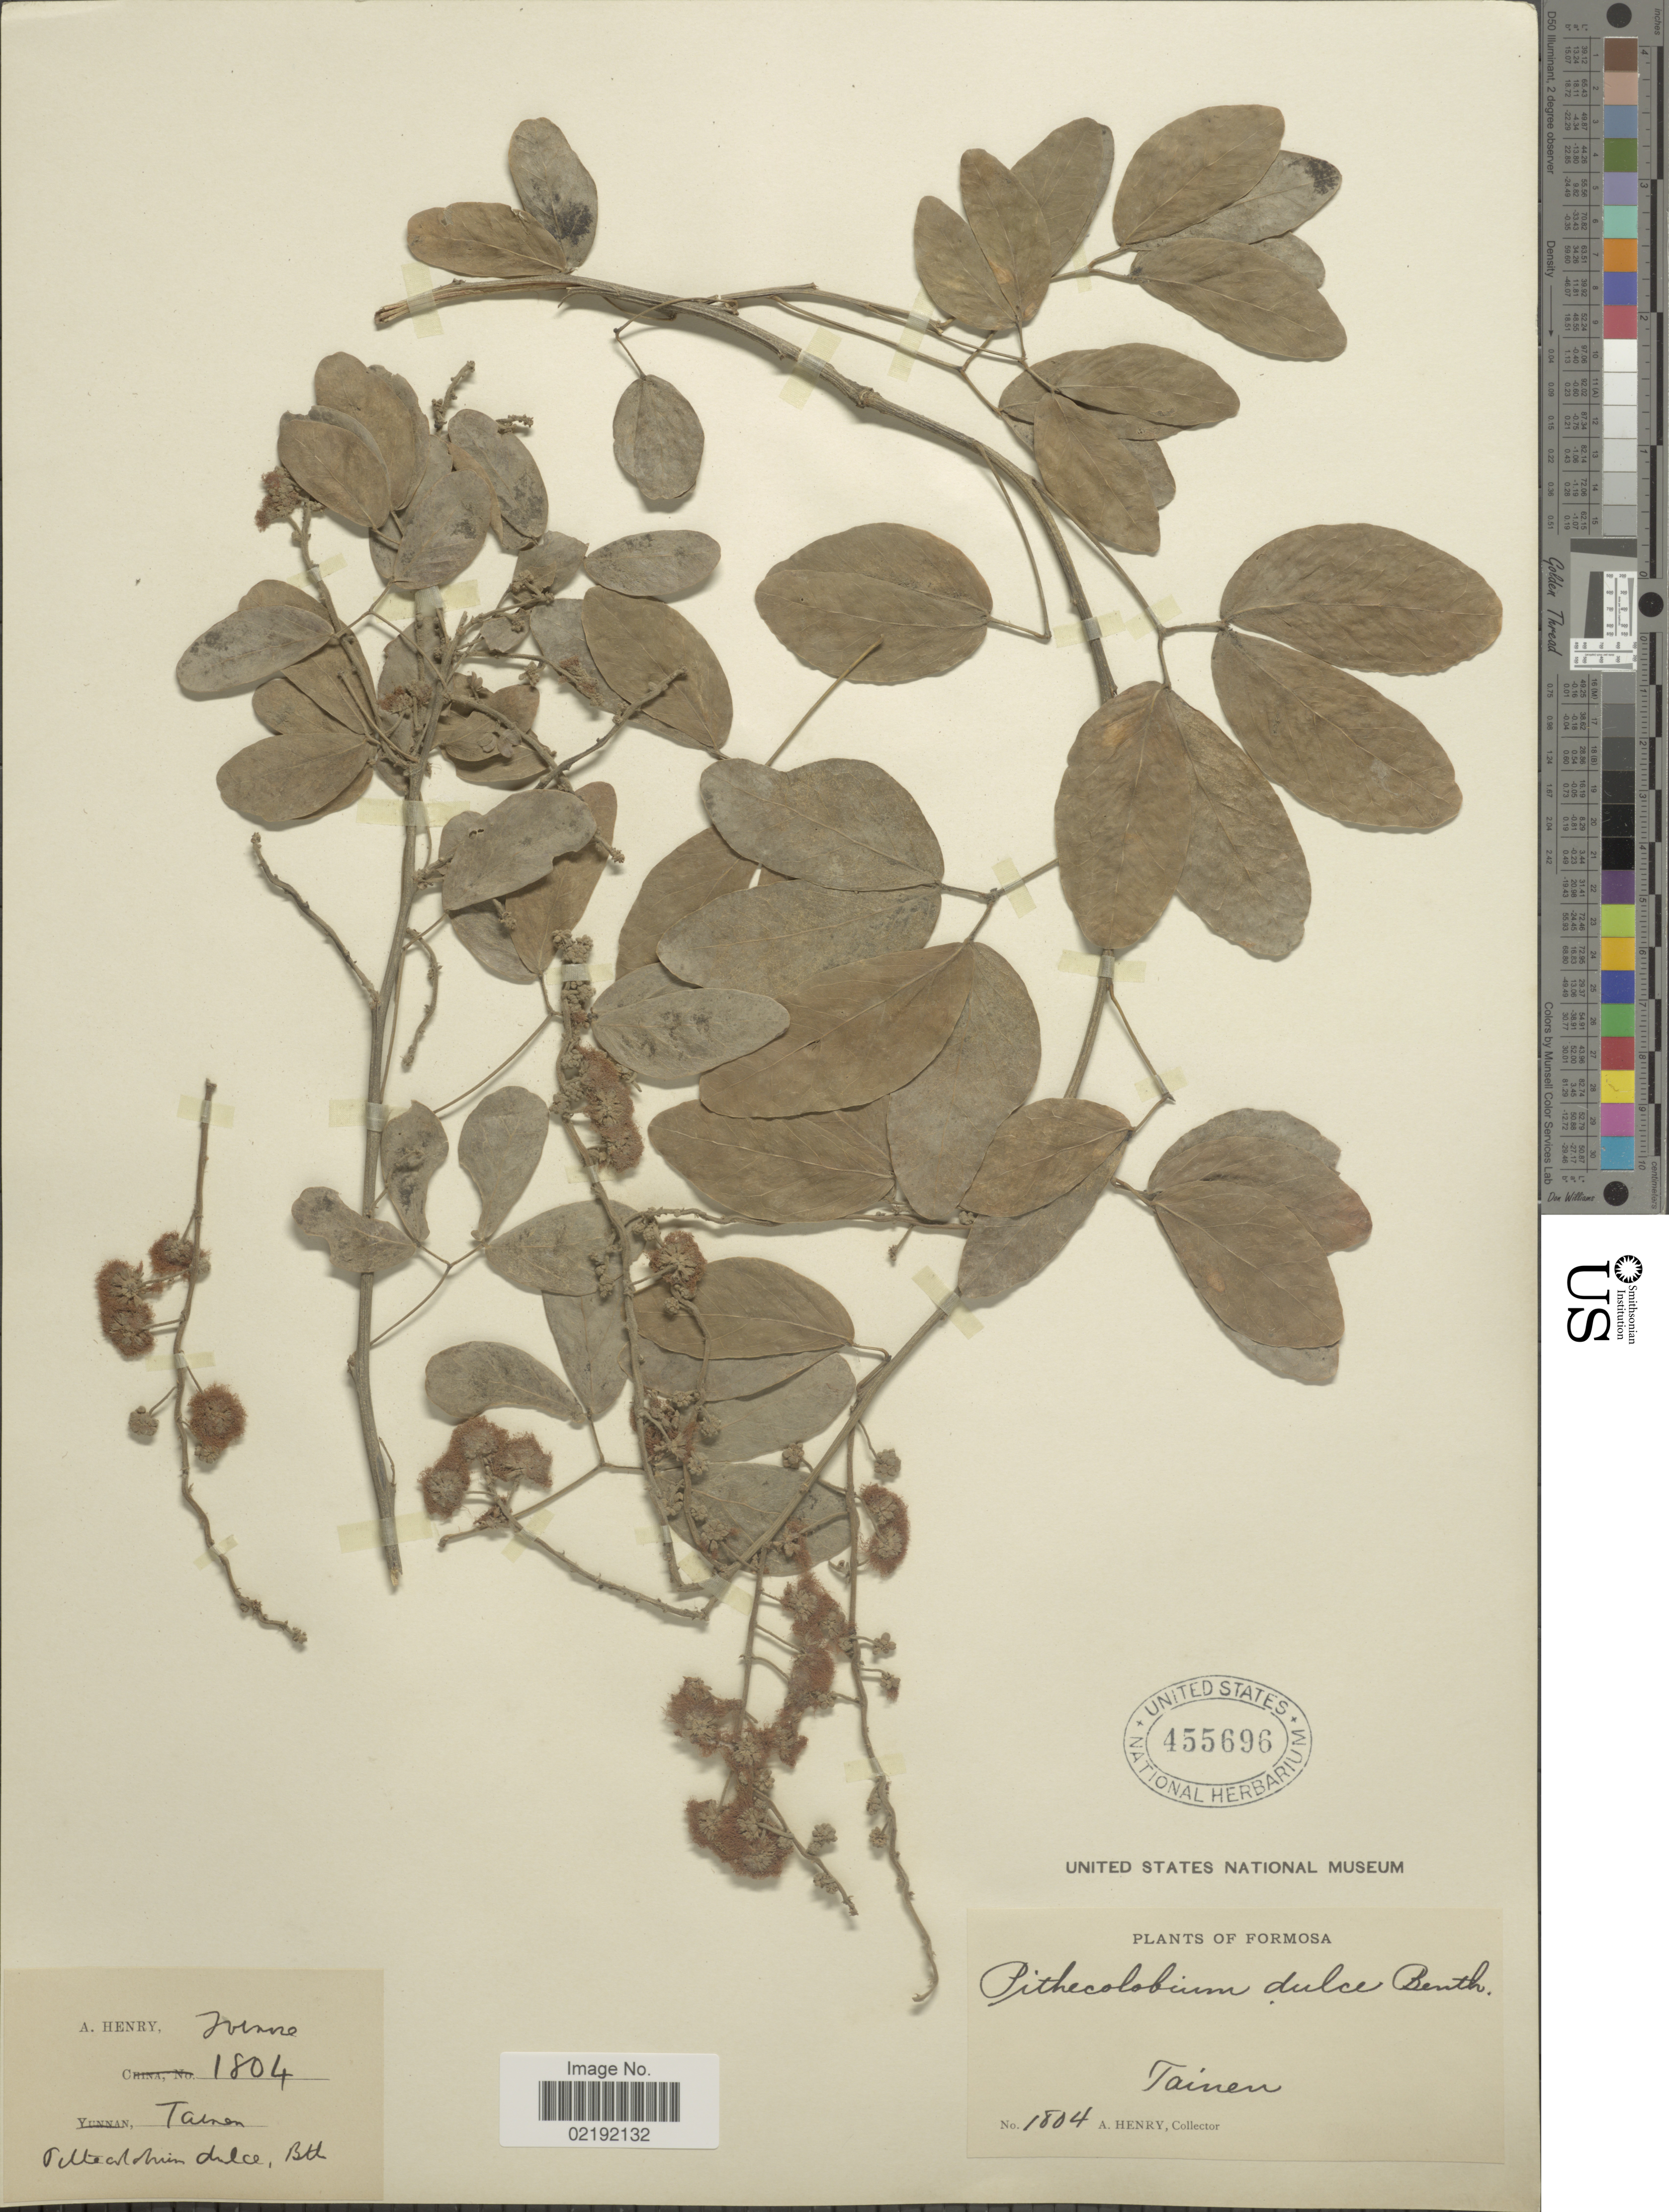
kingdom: Plantae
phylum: Tracheophyta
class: Magnoliopsida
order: Fabales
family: Fabaceae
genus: Pithecellobium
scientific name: Pithecellobium dulce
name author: (Roxb.) Benth.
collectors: A. Henry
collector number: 1804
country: Taiwan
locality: Formosa, Tainen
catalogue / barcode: US 455696